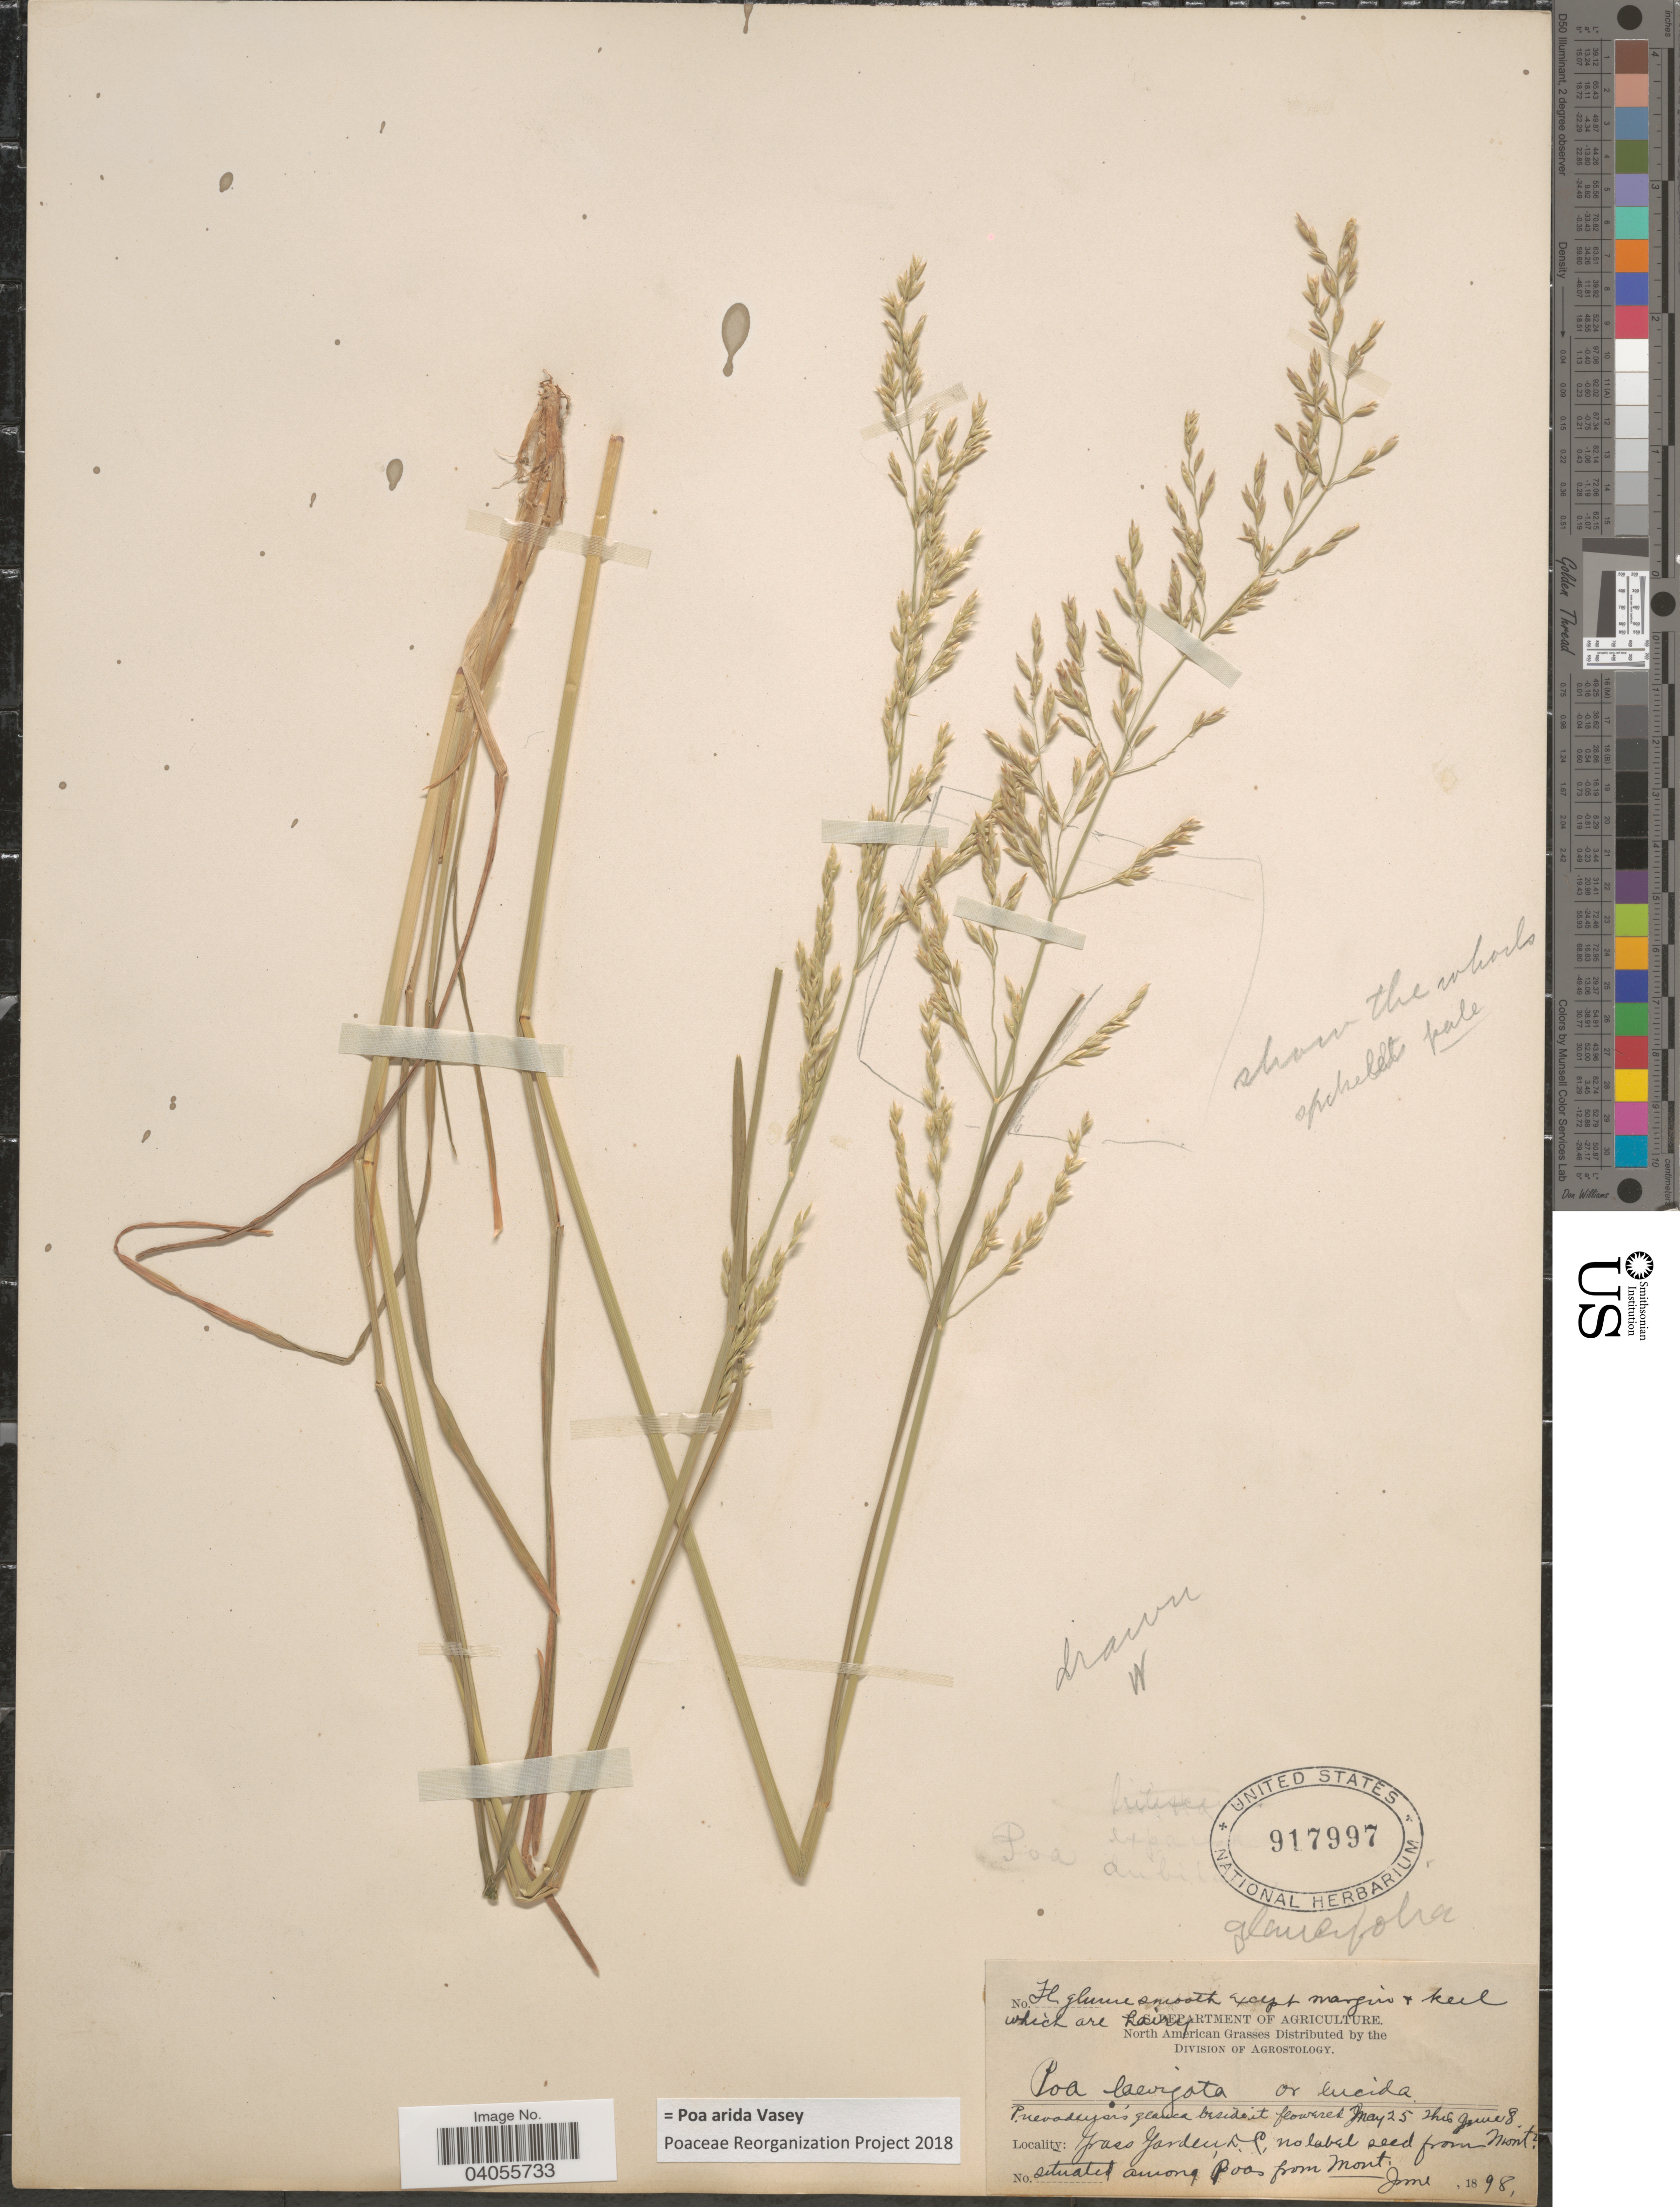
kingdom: Plantae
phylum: Tracheophyta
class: Liliopsida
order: Poales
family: Poaceae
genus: Poa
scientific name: Poa arida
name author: Vasey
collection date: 1898-06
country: United States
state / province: District of Columbia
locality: Grass Garden.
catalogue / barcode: US 917997